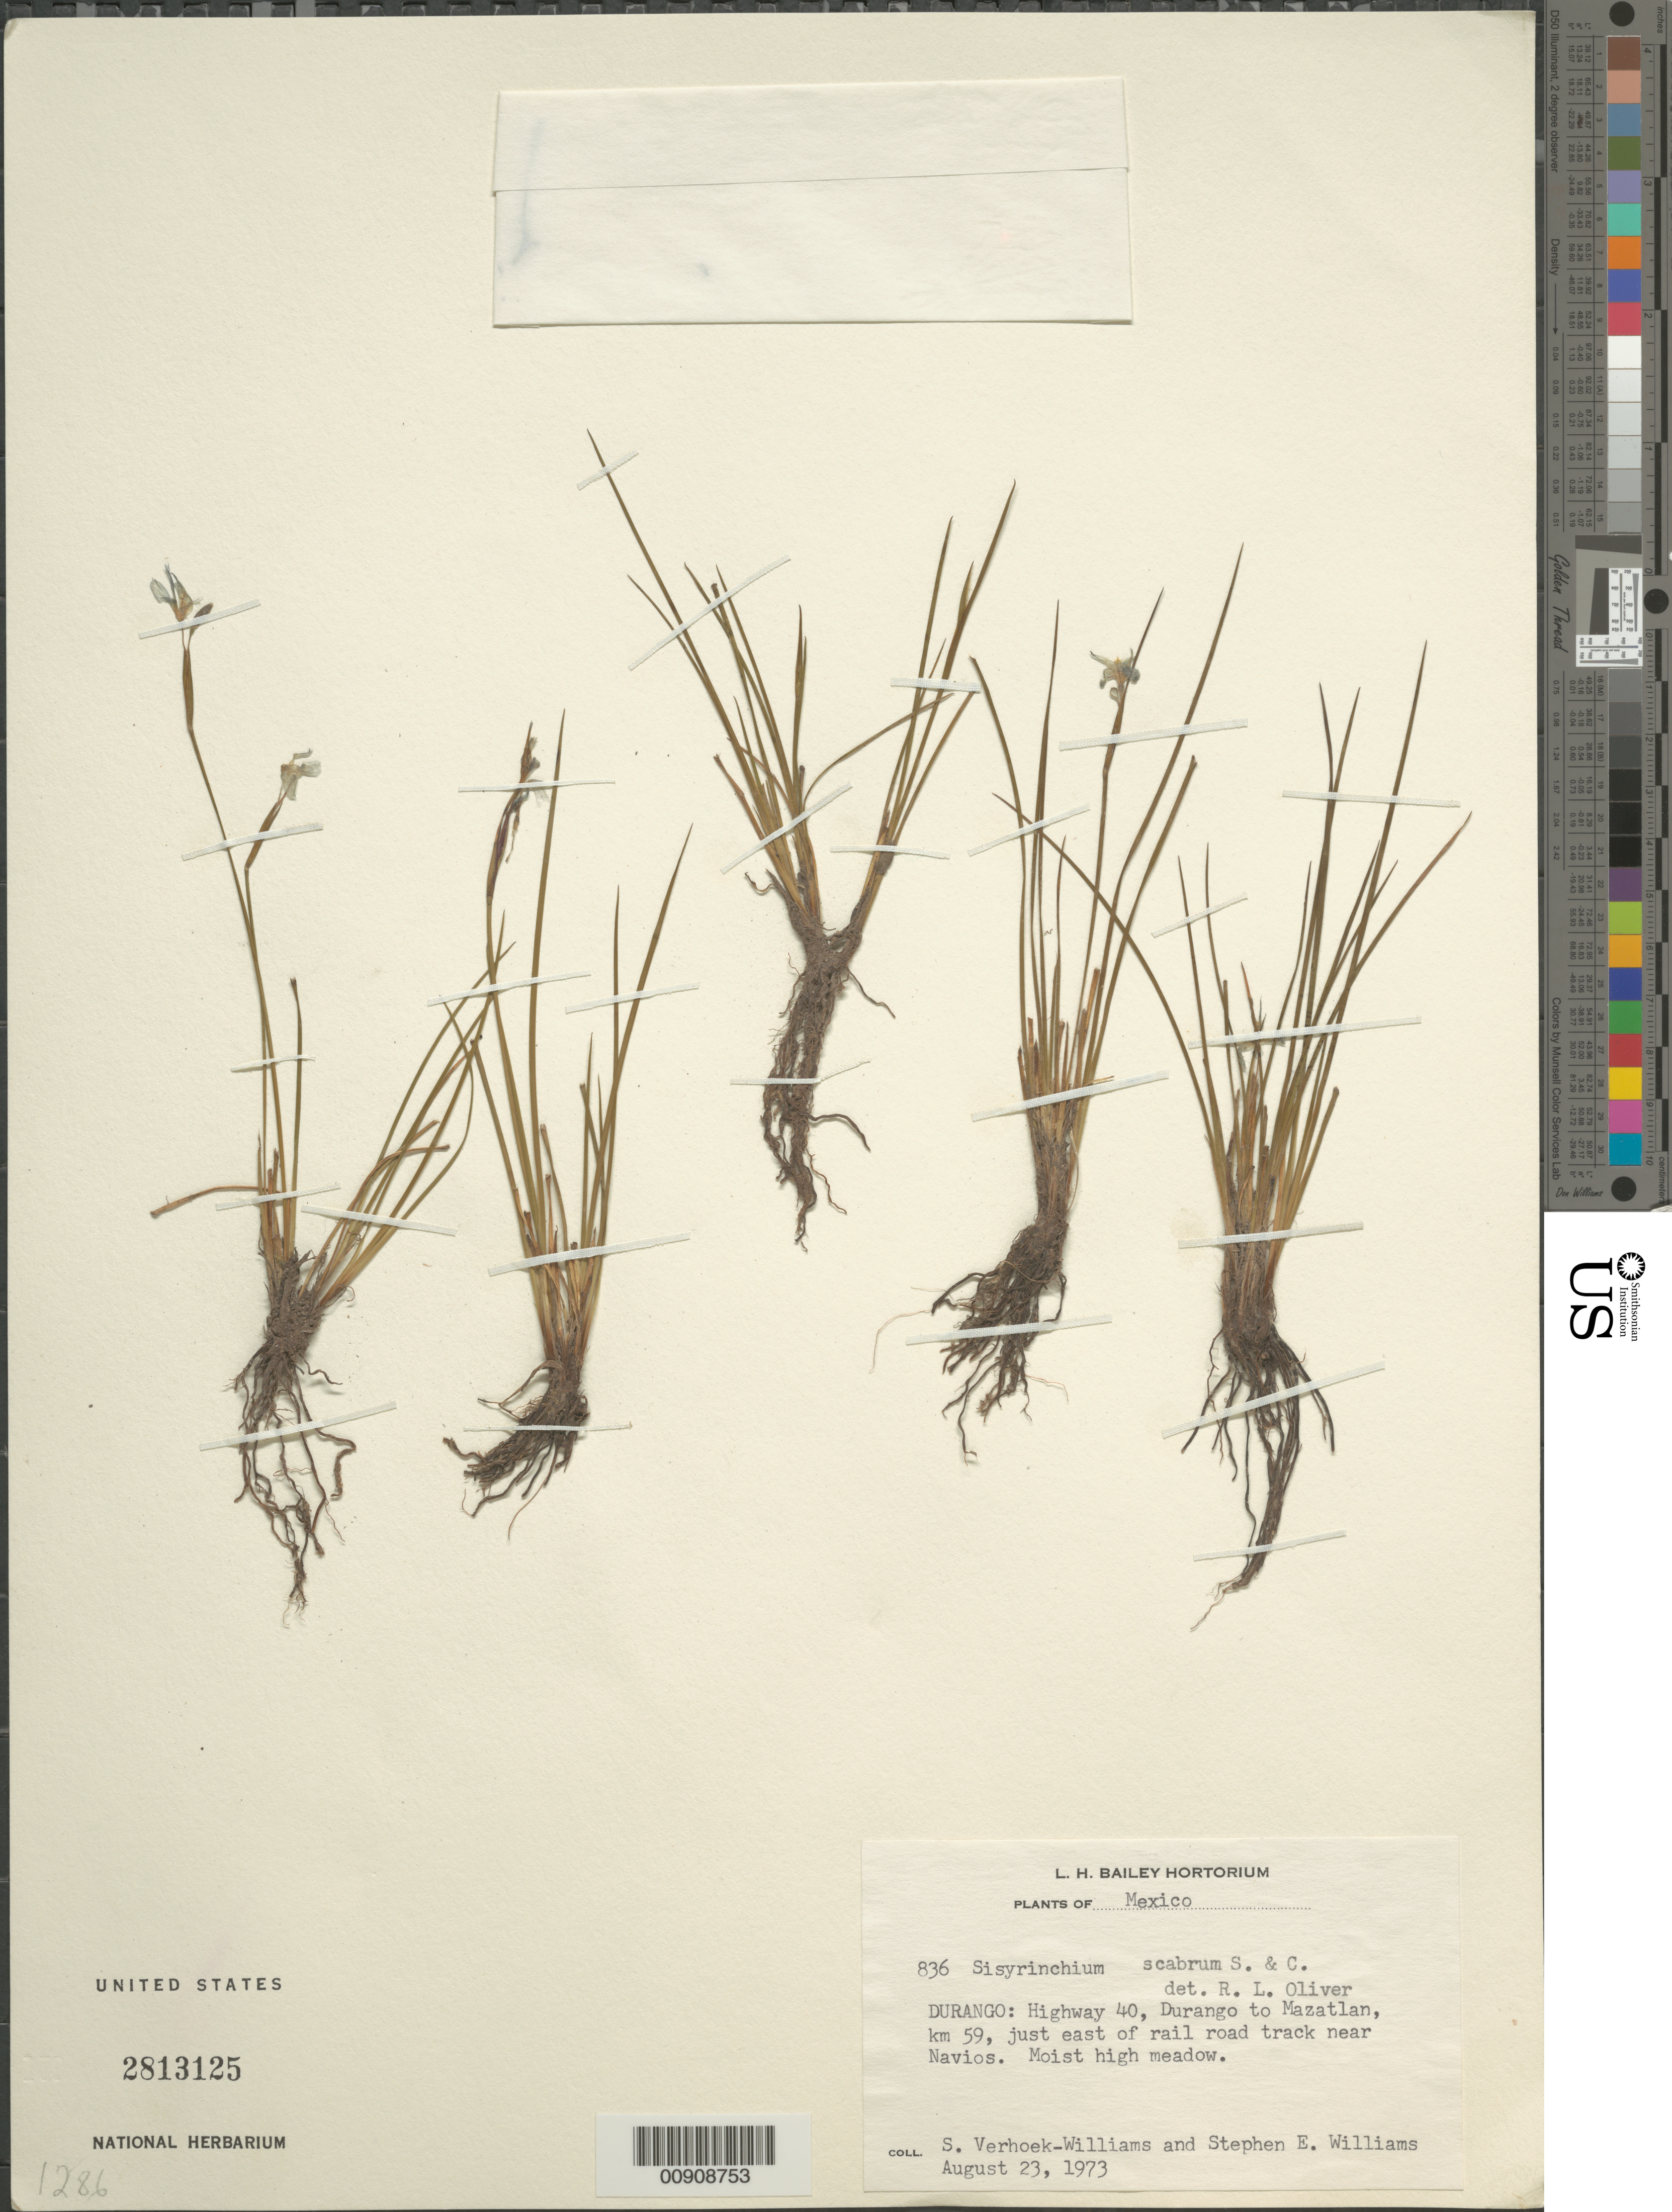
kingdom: Plantae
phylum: Tracheophyta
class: Liliopsida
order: Asparagales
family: Iridaceae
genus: Sisyrinchium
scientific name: Sisyrinchium scabrum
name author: Schltdl. & Cham.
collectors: S. E. Verhoek-Williams & Williams, S. E.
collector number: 836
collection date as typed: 23 Aug 1973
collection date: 1973-08-23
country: Mexico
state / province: Durango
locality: Durango: Highway 40, Durango to Mazatlan, km 59, just east of rail road track near Navios.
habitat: Moist high meadow.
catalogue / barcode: US 2813125